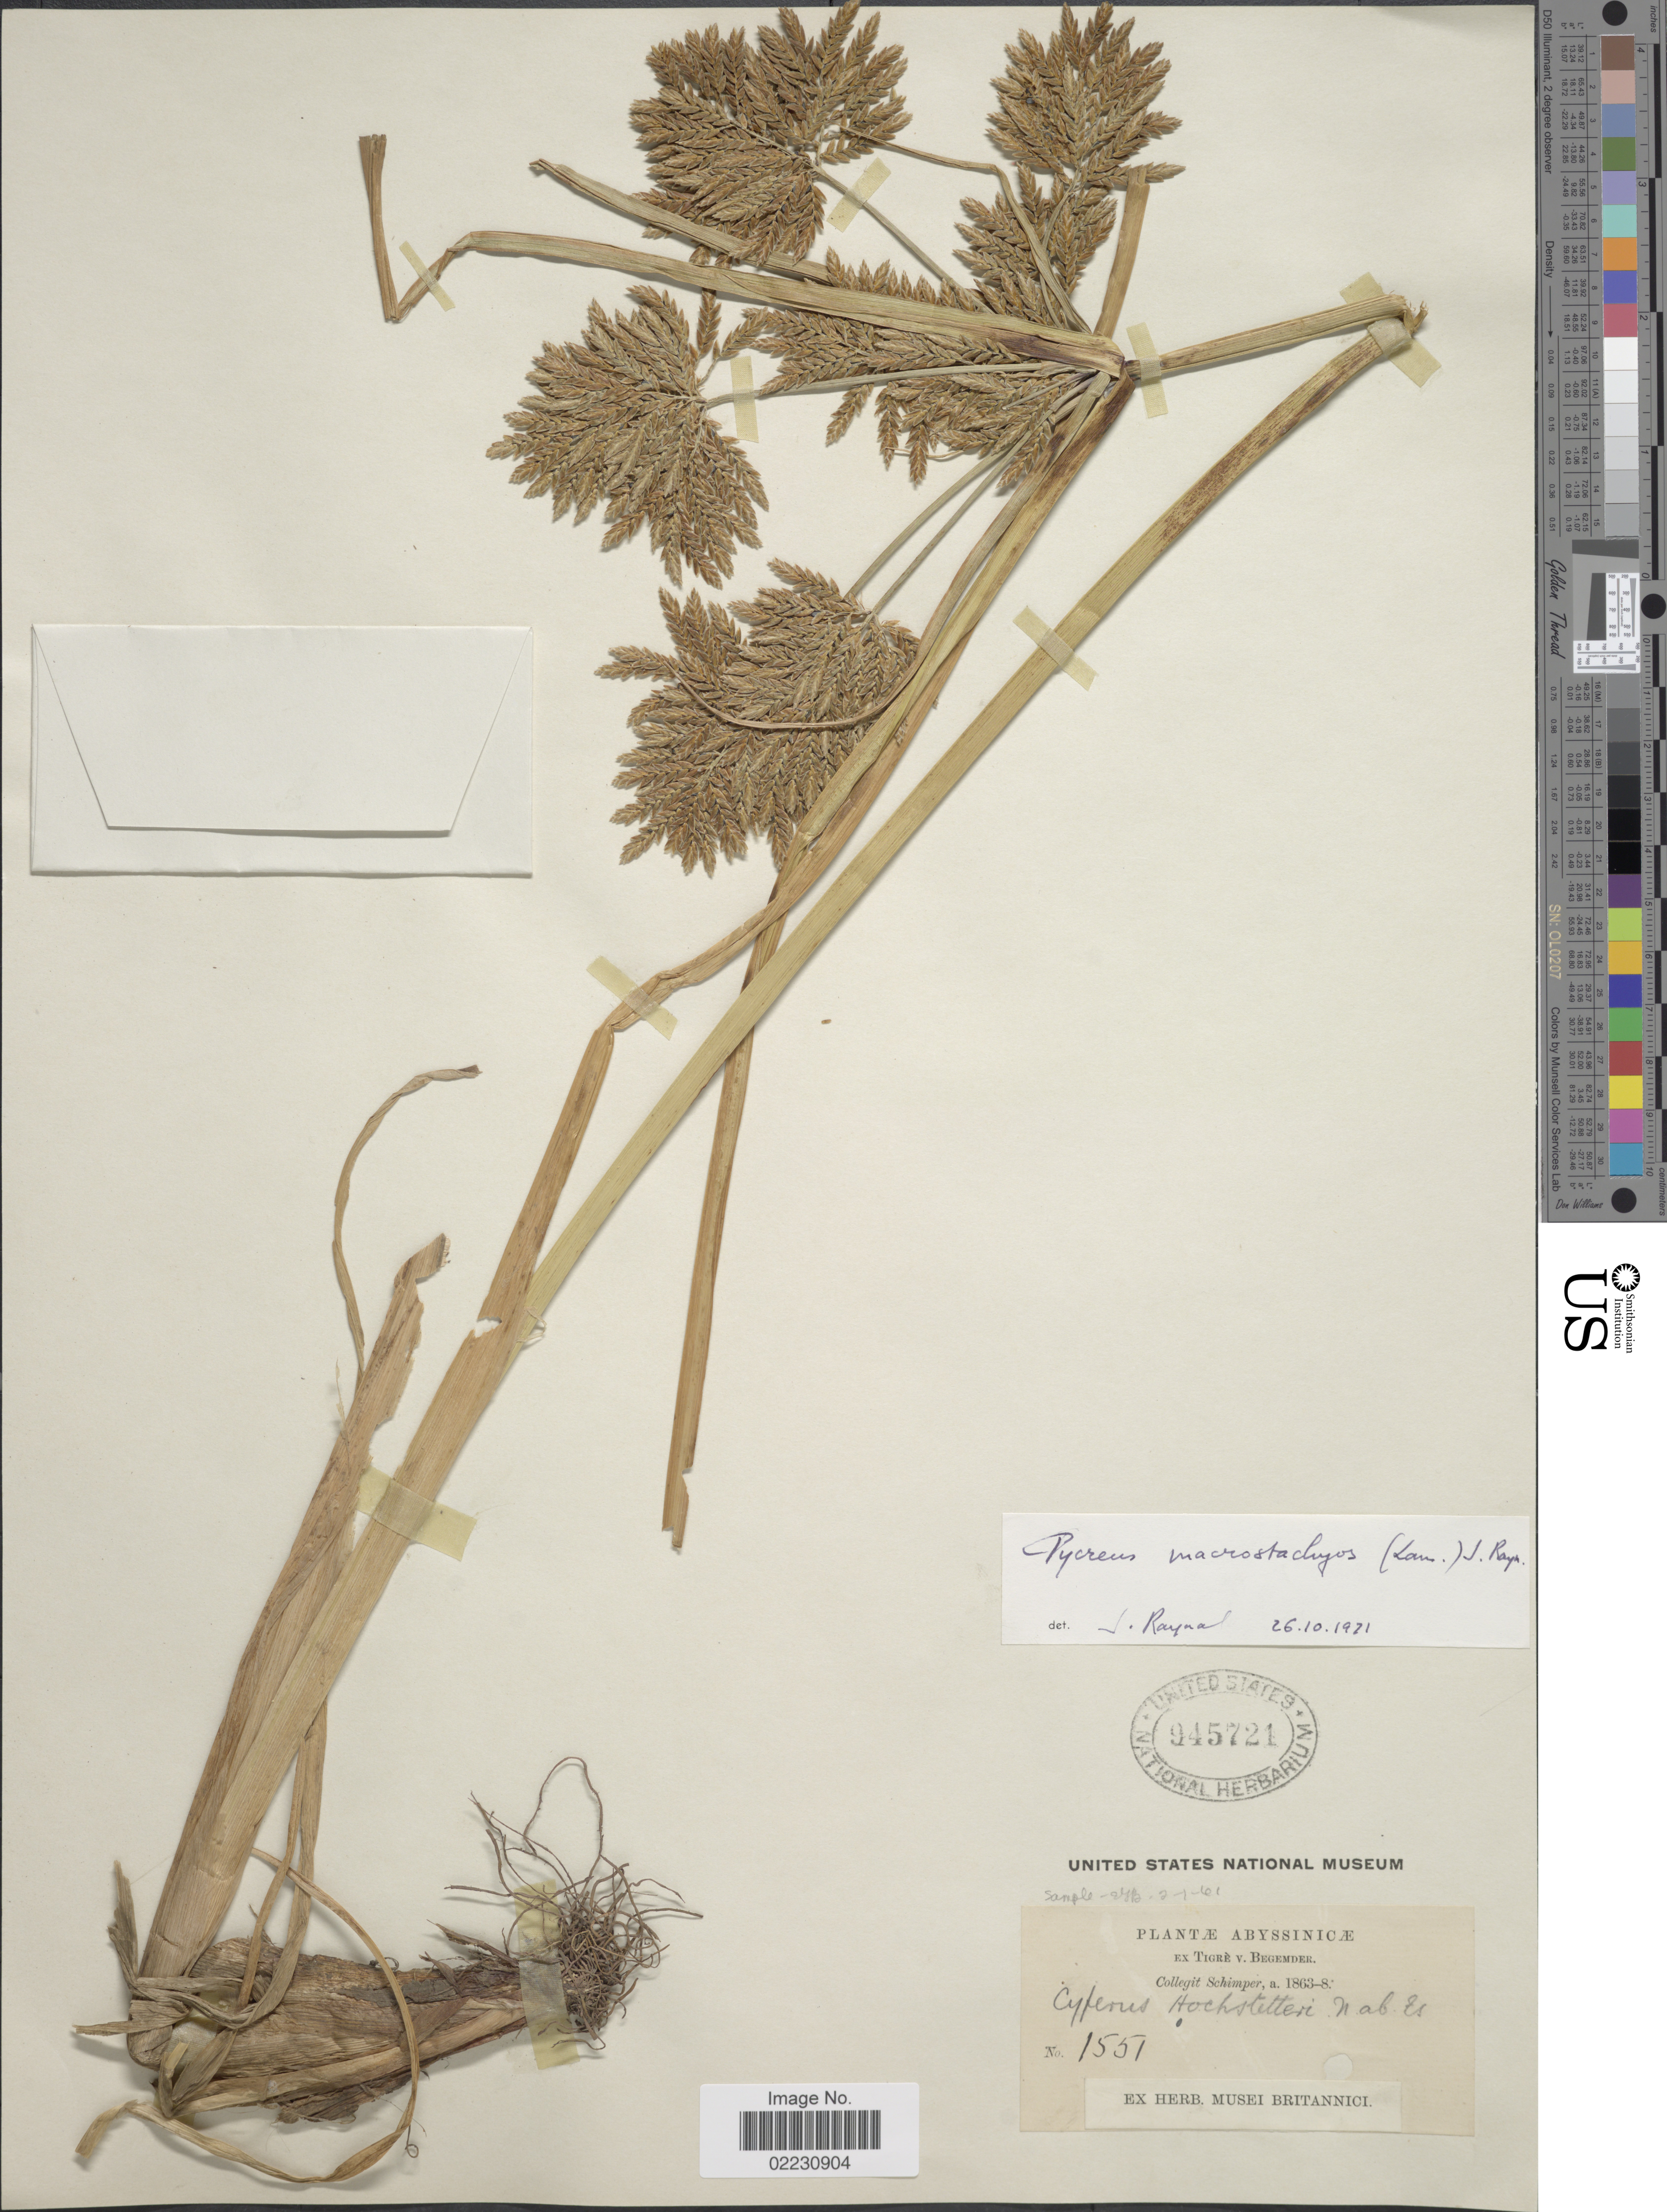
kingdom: Plantae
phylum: Tracheophyta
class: Liliopsida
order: Poales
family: Cyperaceae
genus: Cyperus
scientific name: Cyperus macrostachyos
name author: Lam.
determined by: Strong, Mark T., (BOT), Smithsonian Institution - National Museum of Natural History (UNITED STATES)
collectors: -. Schimper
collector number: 1551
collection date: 1863/1868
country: Eritrea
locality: Abyssinicae, Tigre v. Begemder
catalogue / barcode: US 945721